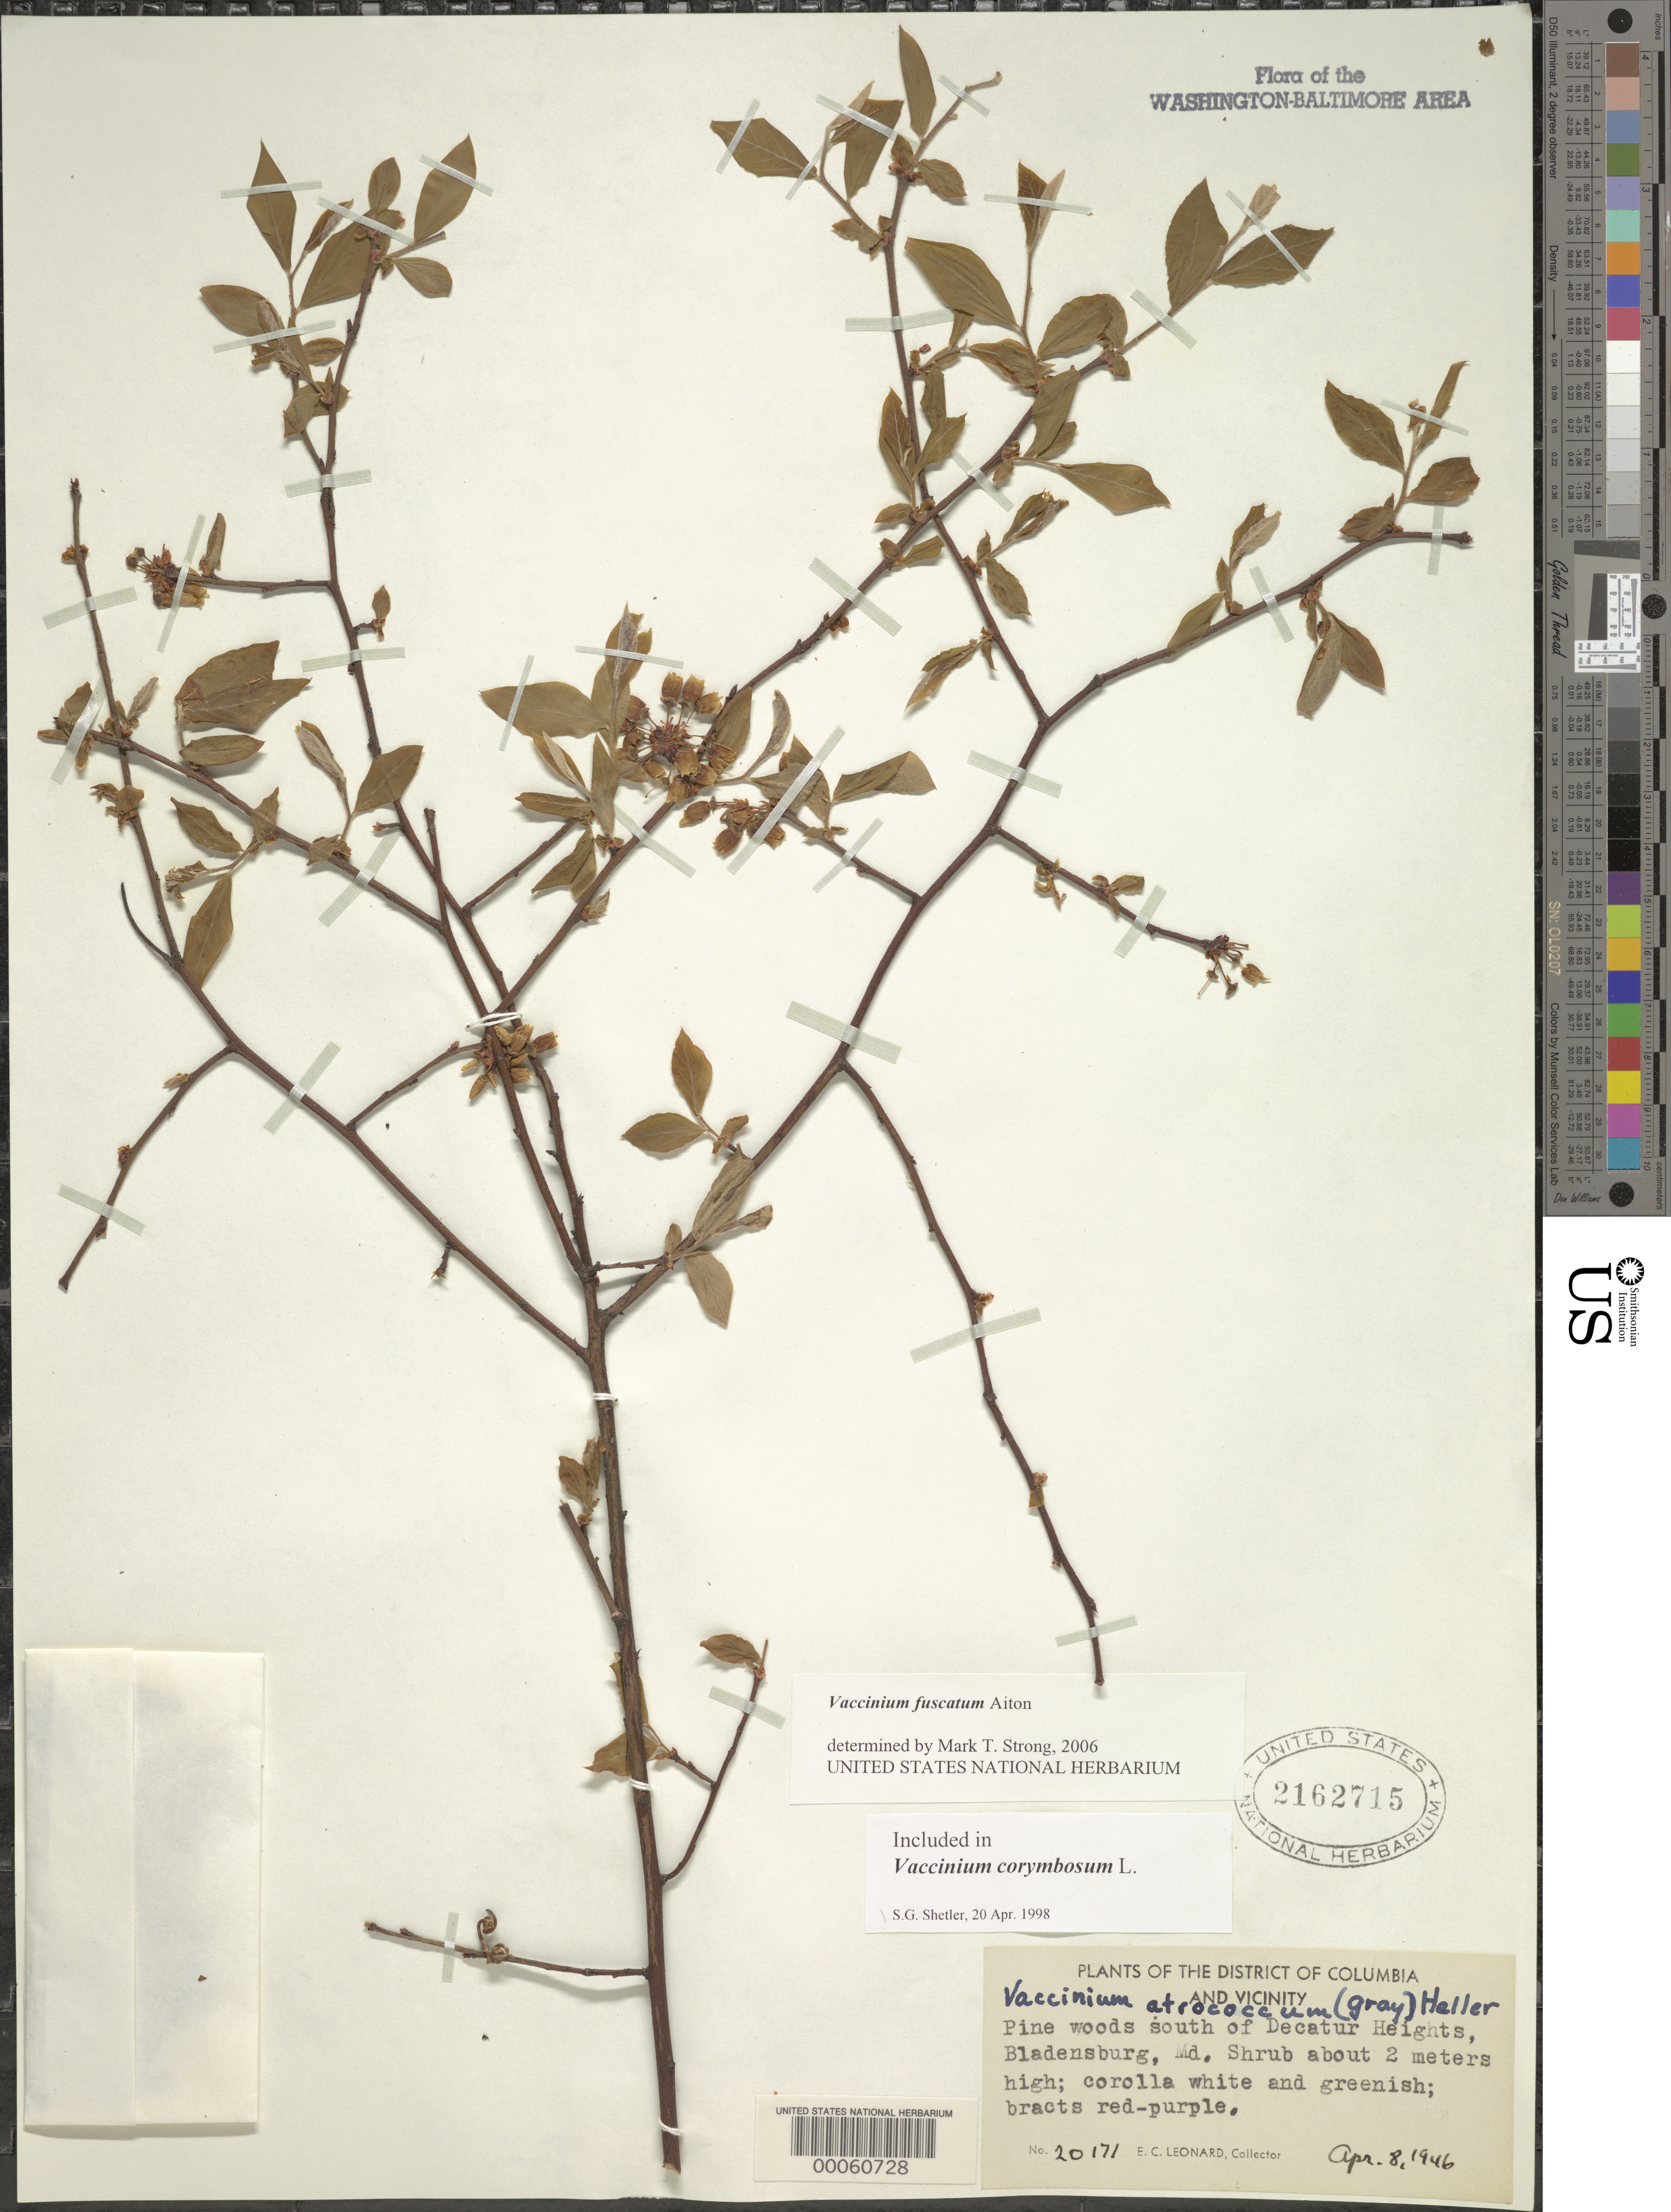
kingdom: Plantae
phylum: Tracheophyta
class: Magnoliopsida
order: Ericales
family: Ericaceae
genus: Vaccinium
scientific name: Vaccinium corymbosum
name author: L.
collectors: E. C. Leonard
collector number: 20171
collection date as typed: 08 Apr 1946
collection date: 1946-04-08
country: United States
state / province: Maryland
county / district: Prince George's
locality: Decatur Heights, Bladensburg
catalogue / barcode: US 2162715